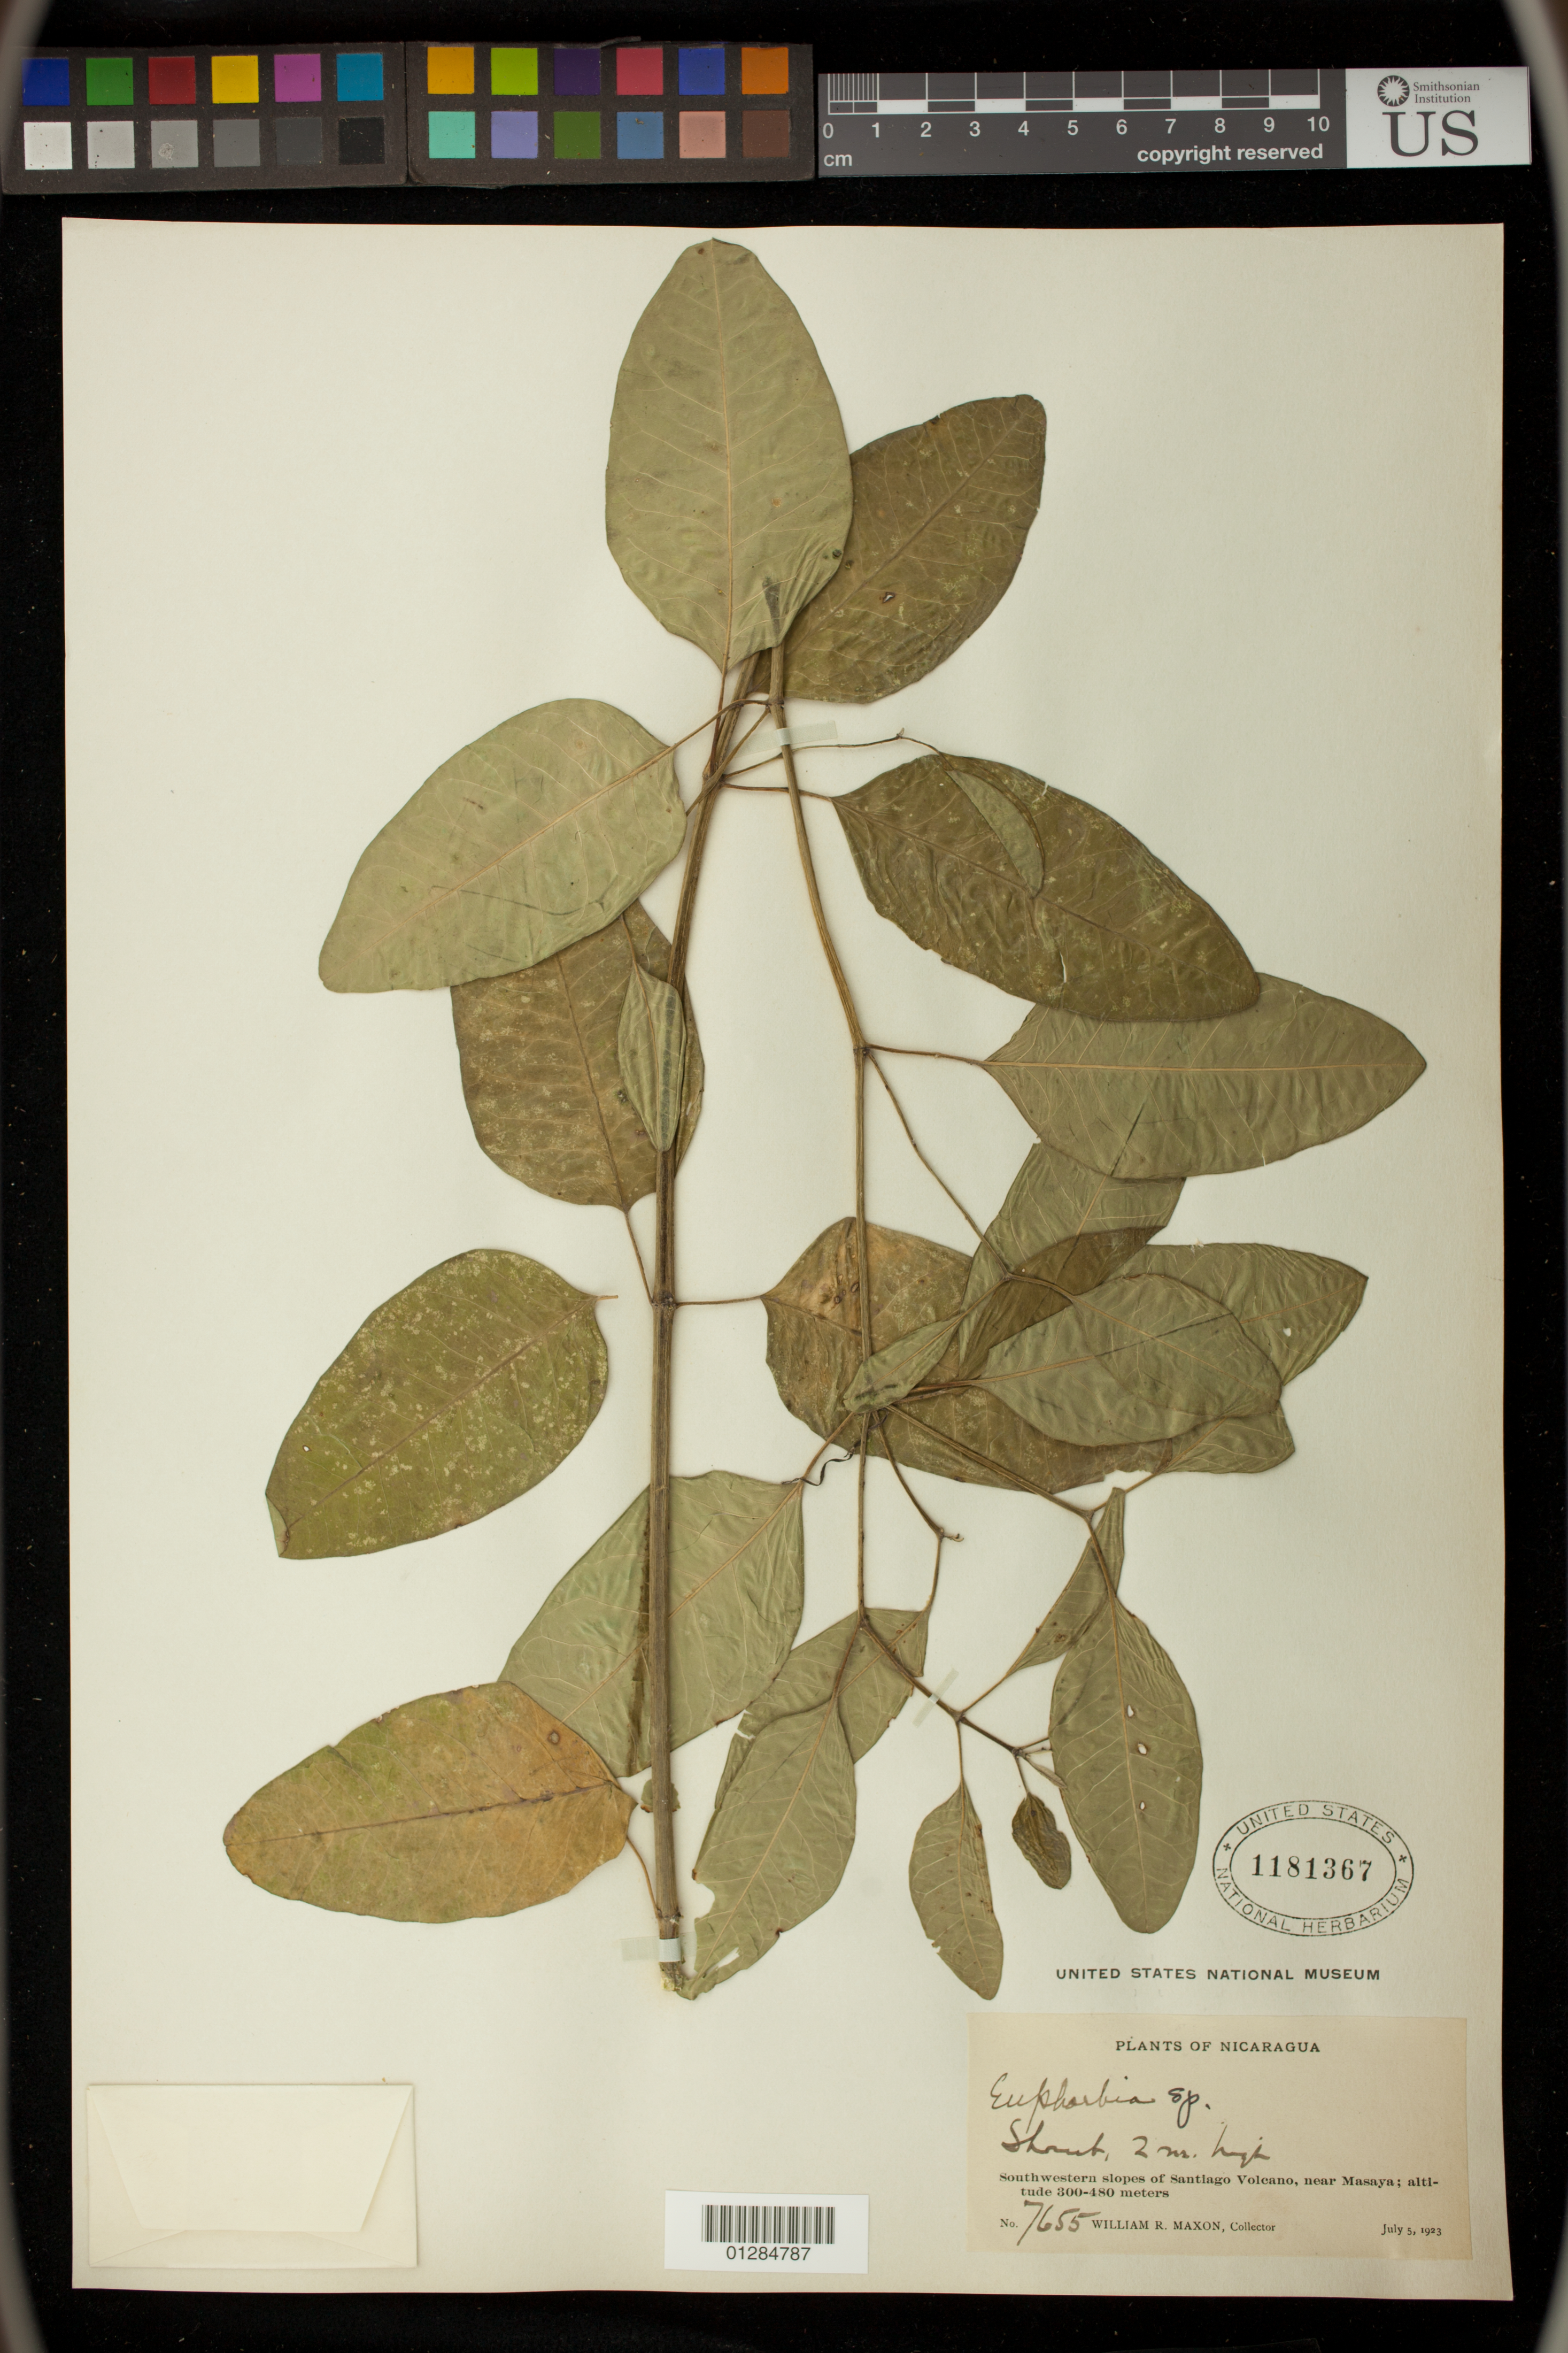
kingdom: Plantae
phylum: Tracheophyta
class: Magnoliopsida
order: Malpighiales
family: Euphorbiaceae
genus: Euphorbia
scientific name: Euphorbia sp.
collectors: W. R. Maxon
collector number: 7655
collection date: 1923-07-05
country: Nicaragua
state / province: Masaya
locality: Southwestern slopes of Santiago Volcano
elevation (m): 300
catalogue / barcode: US 1181367